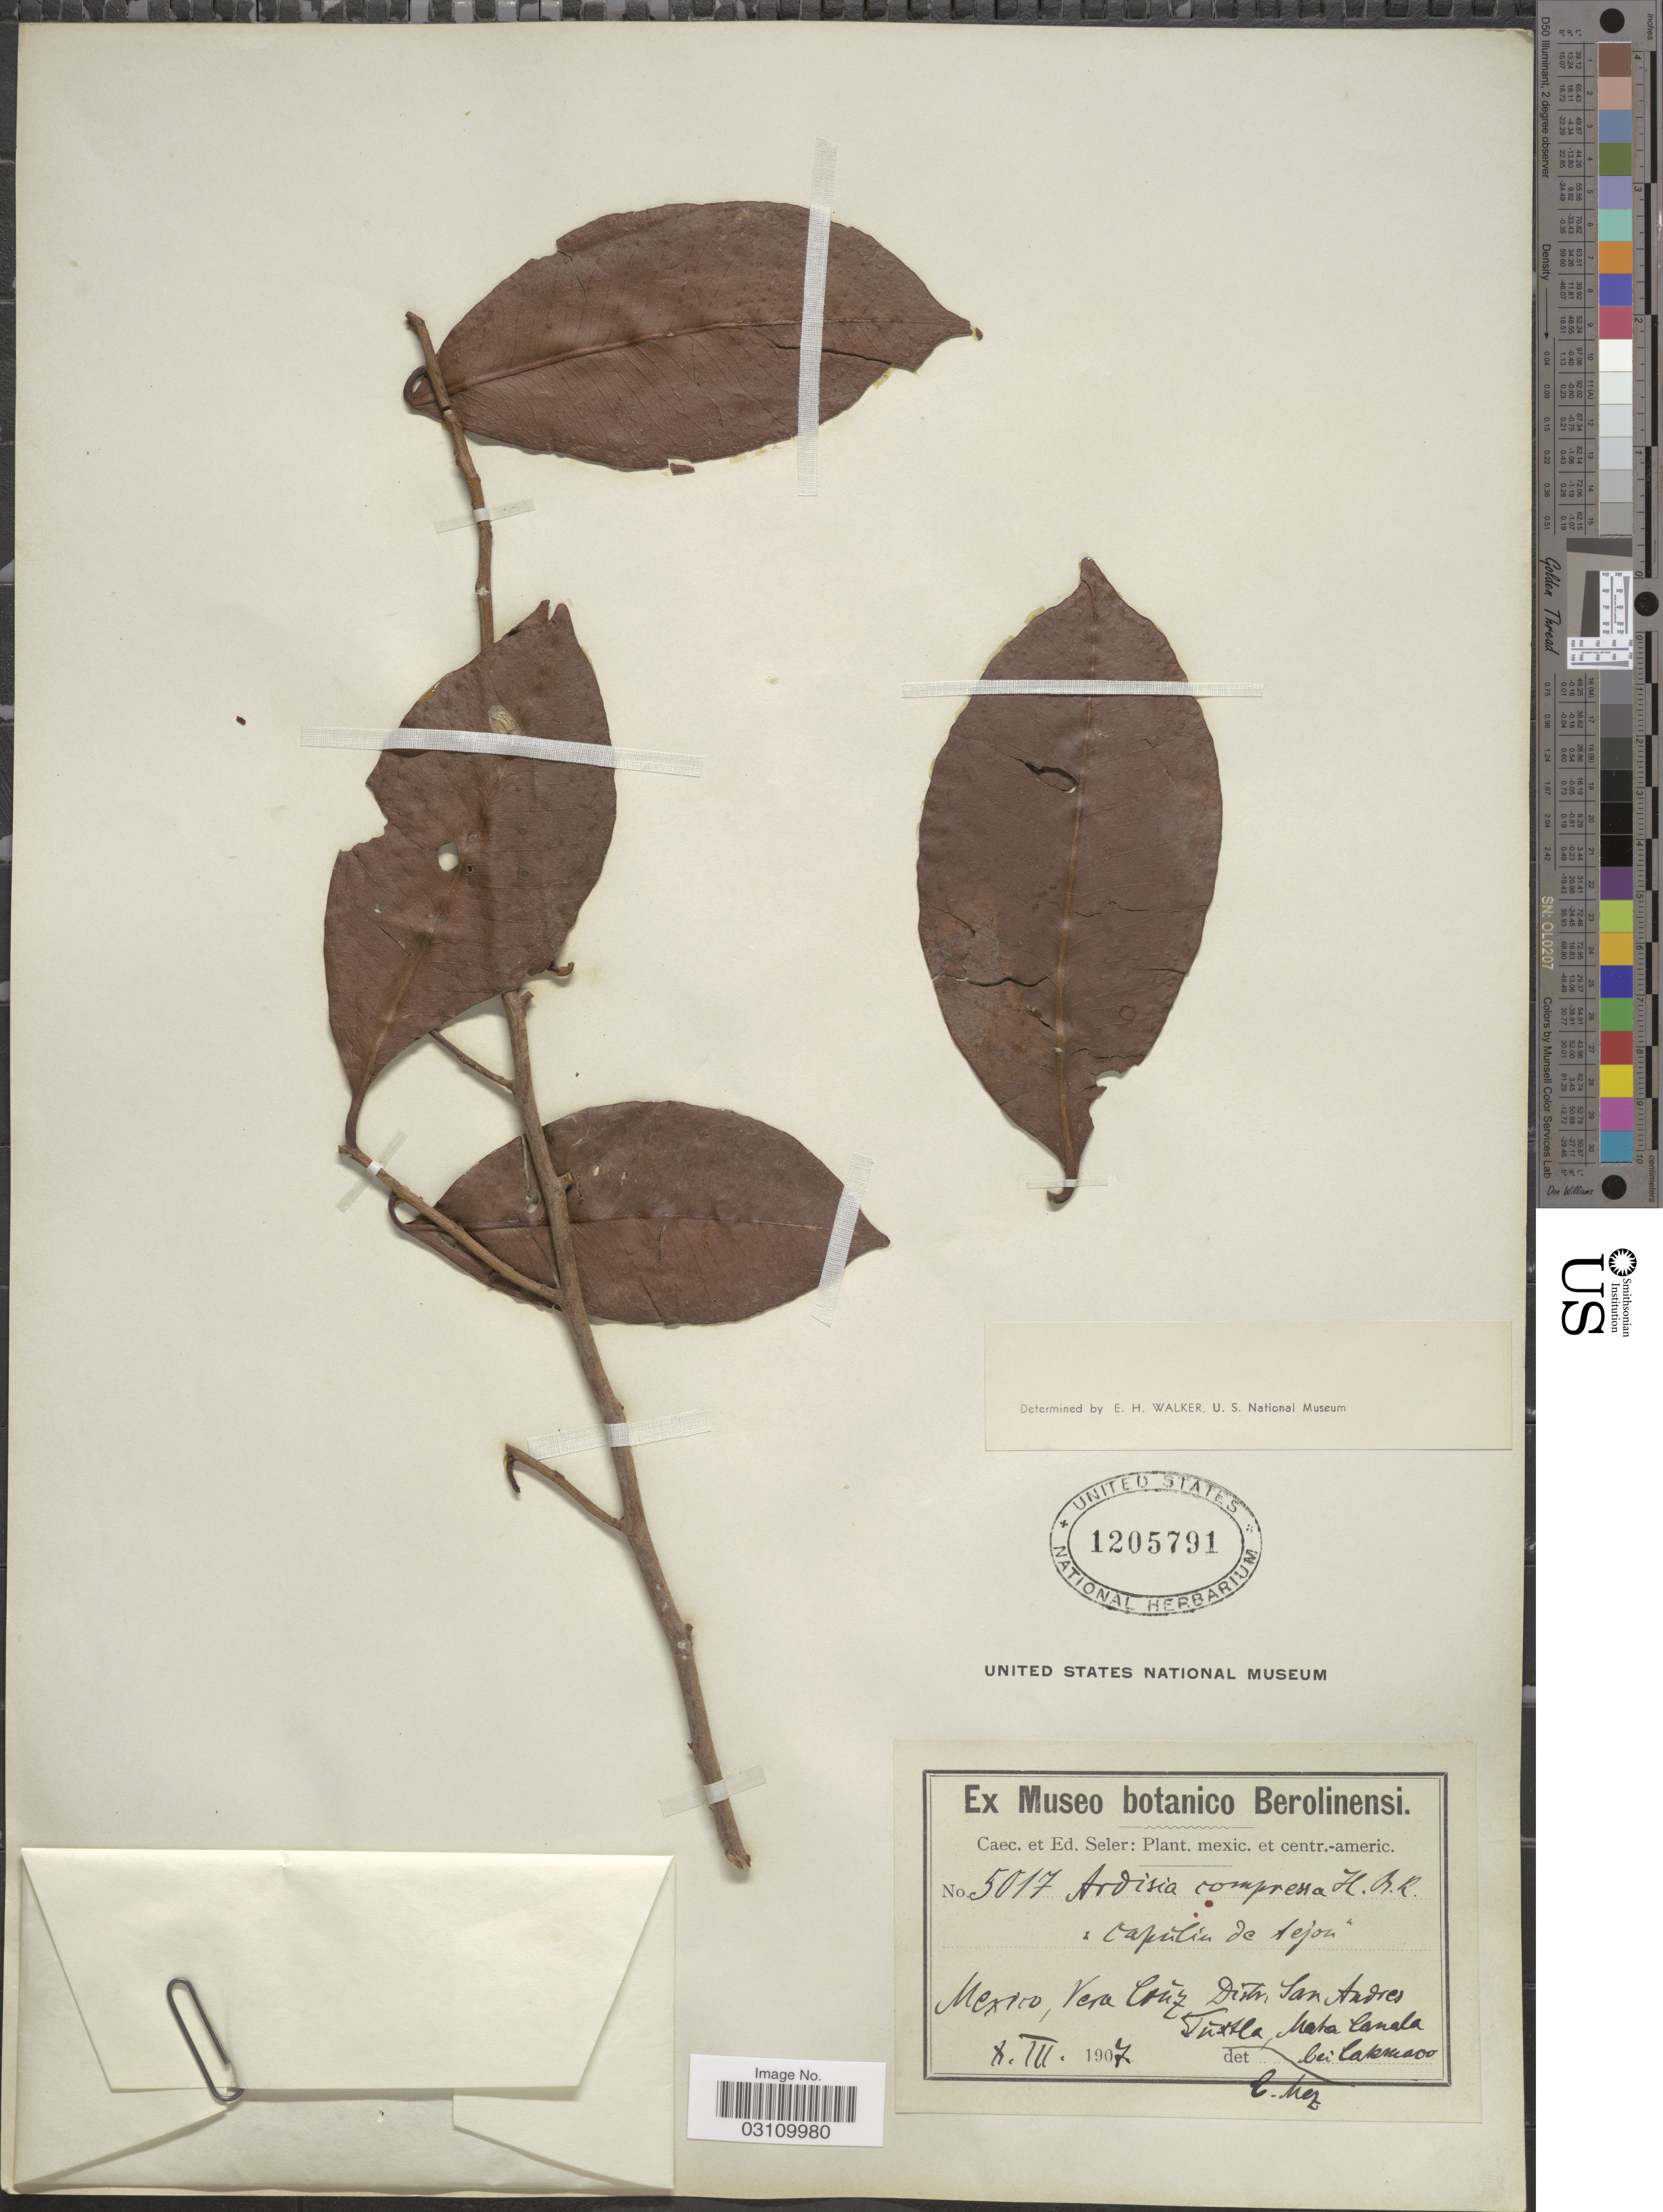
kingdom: Plantae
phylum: Tracheophyta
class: Magnoliopsida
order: Ericales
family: Primulaceae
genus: Ardisia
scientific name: Ardisia compressa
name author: Kunth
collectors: C. Seler & E. G. Seler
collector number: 5017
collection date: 1907-10-03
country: Mexico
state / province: Veracruz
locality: Vera Cruz, Distr. San Andres Tuxtla, Mata Canala bei Catemaco.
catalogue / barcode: US 1205791